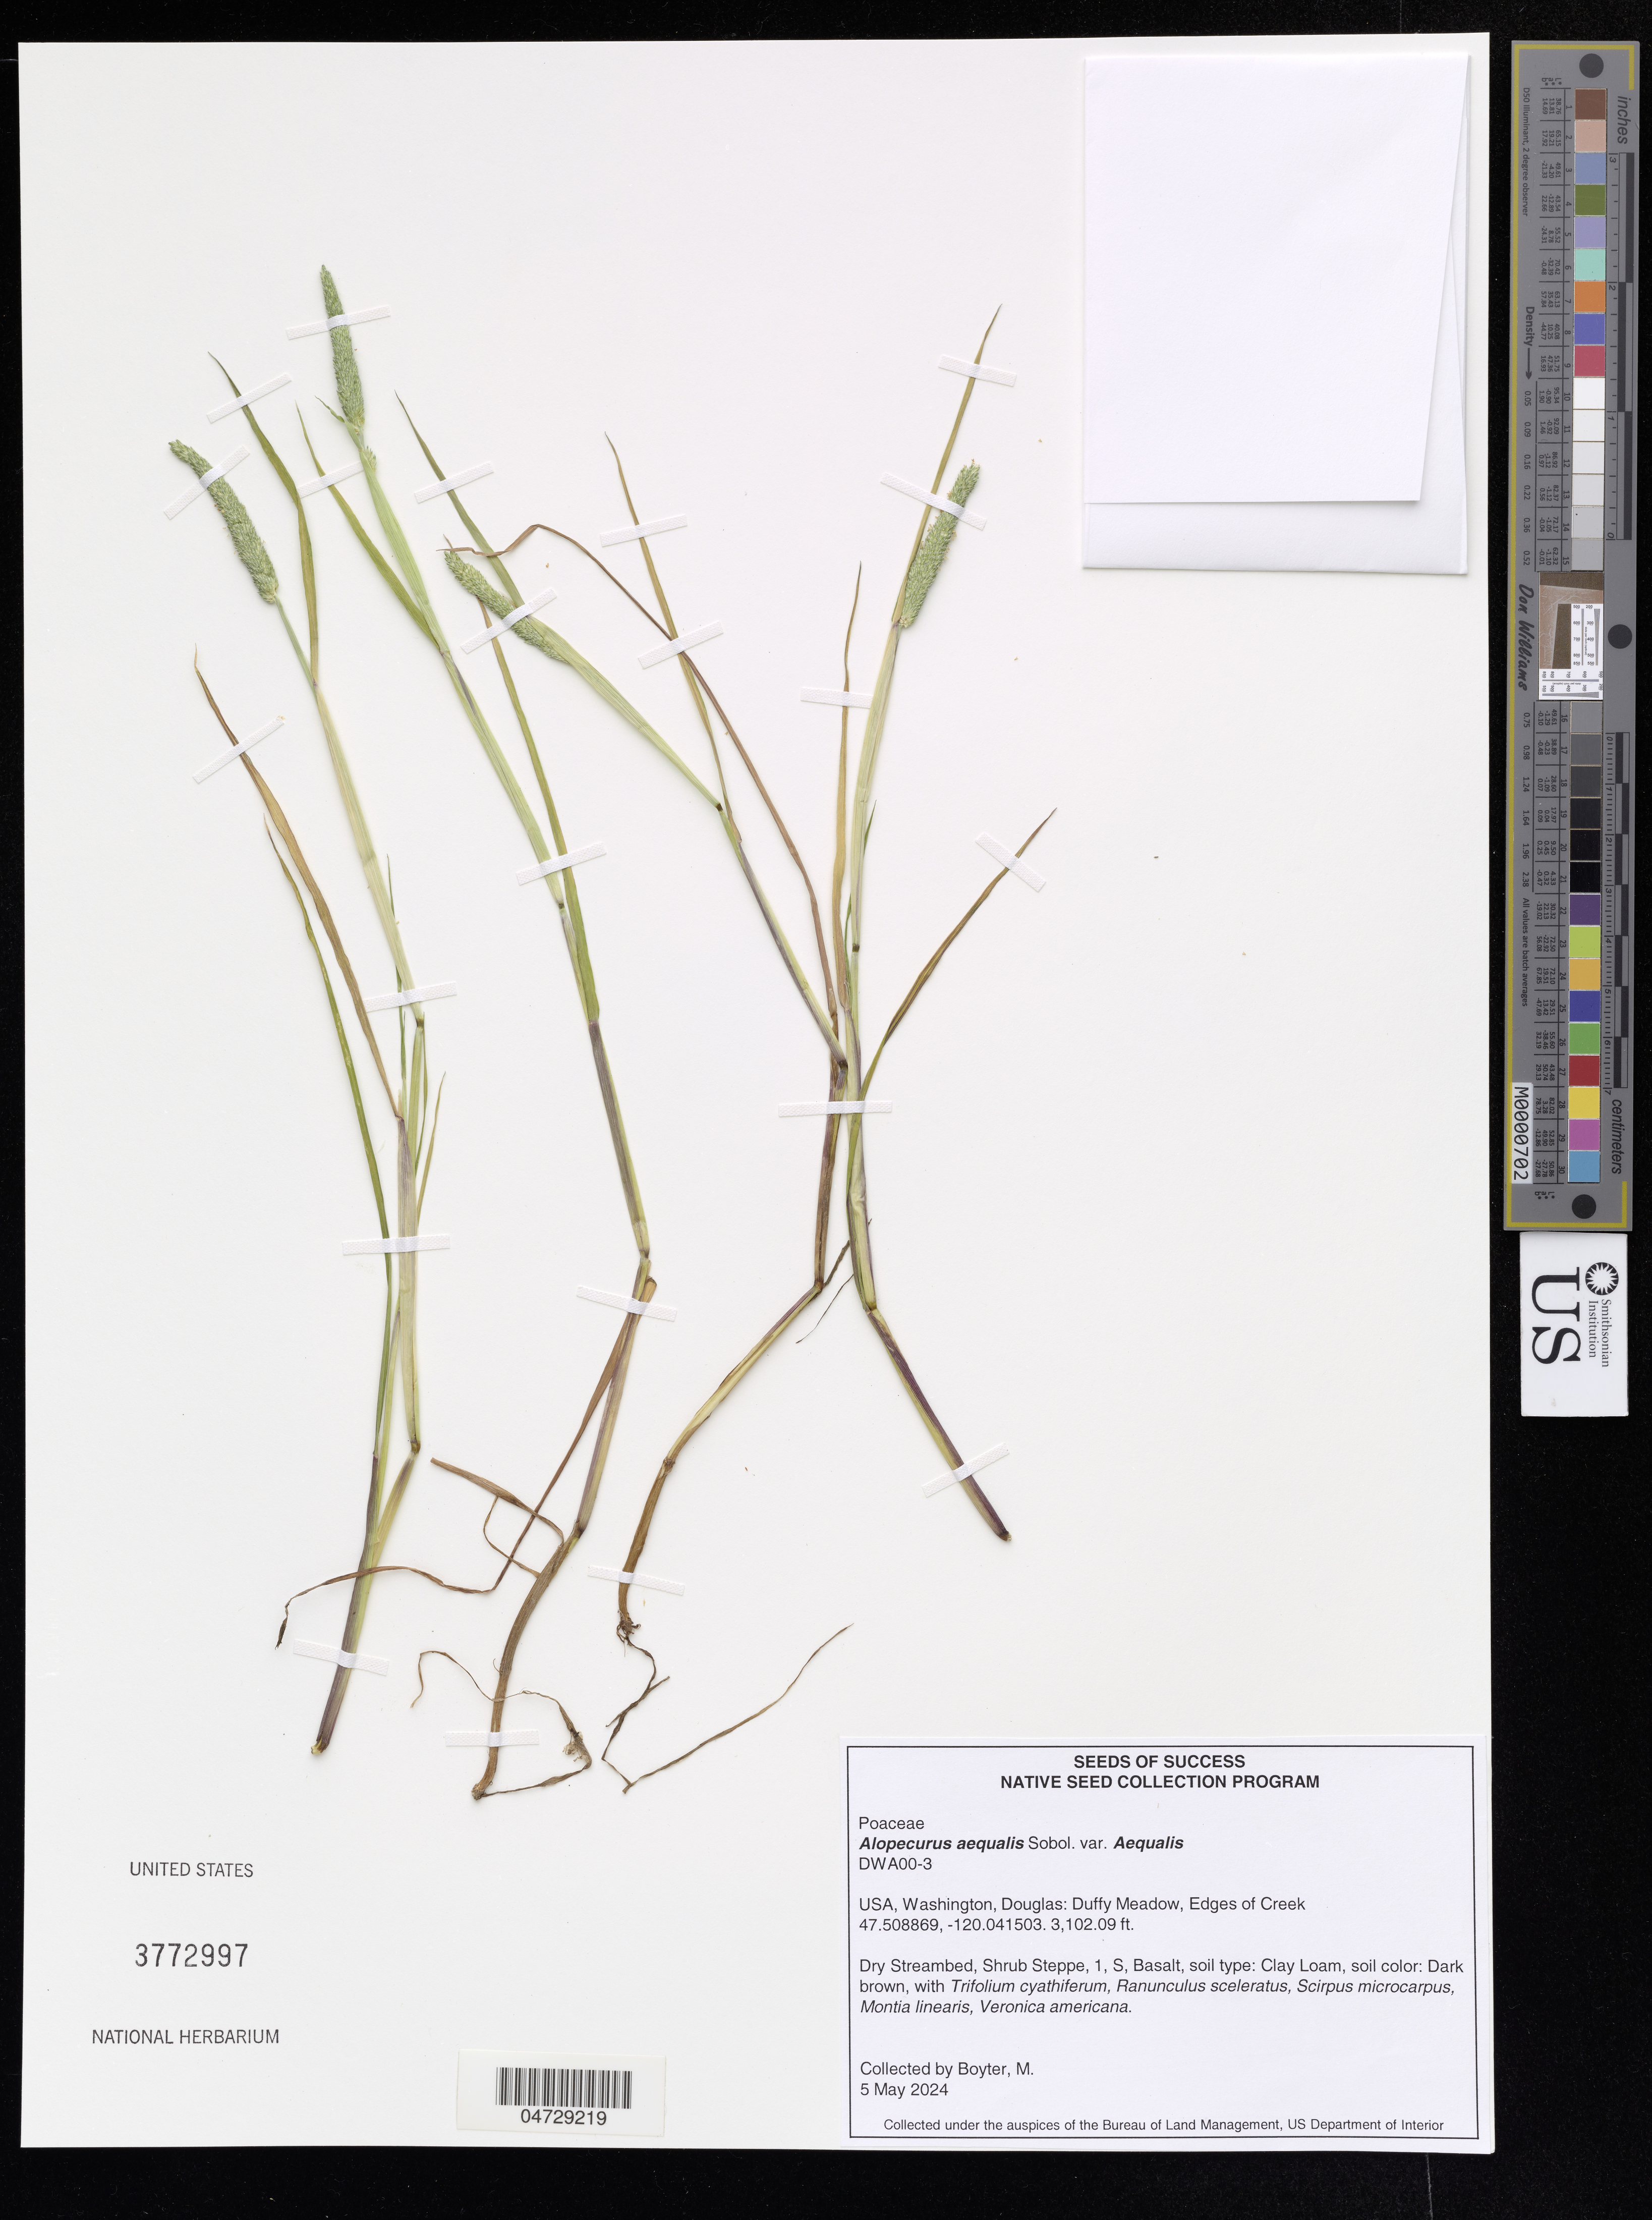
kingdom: Plantae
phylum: Tracheophyta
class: Liliopsida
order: Poales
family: Poaceae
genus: Alopecurus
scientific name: Alopecurus aequalis var. aequalis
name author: Sobol.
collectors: M. Boyter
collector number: DWA00-3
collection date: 2024-05-05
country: United States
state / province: Washington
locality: Douglas: Duffy Meadow, Edges of Creek.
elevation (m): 945.52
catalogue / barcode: US 3772997